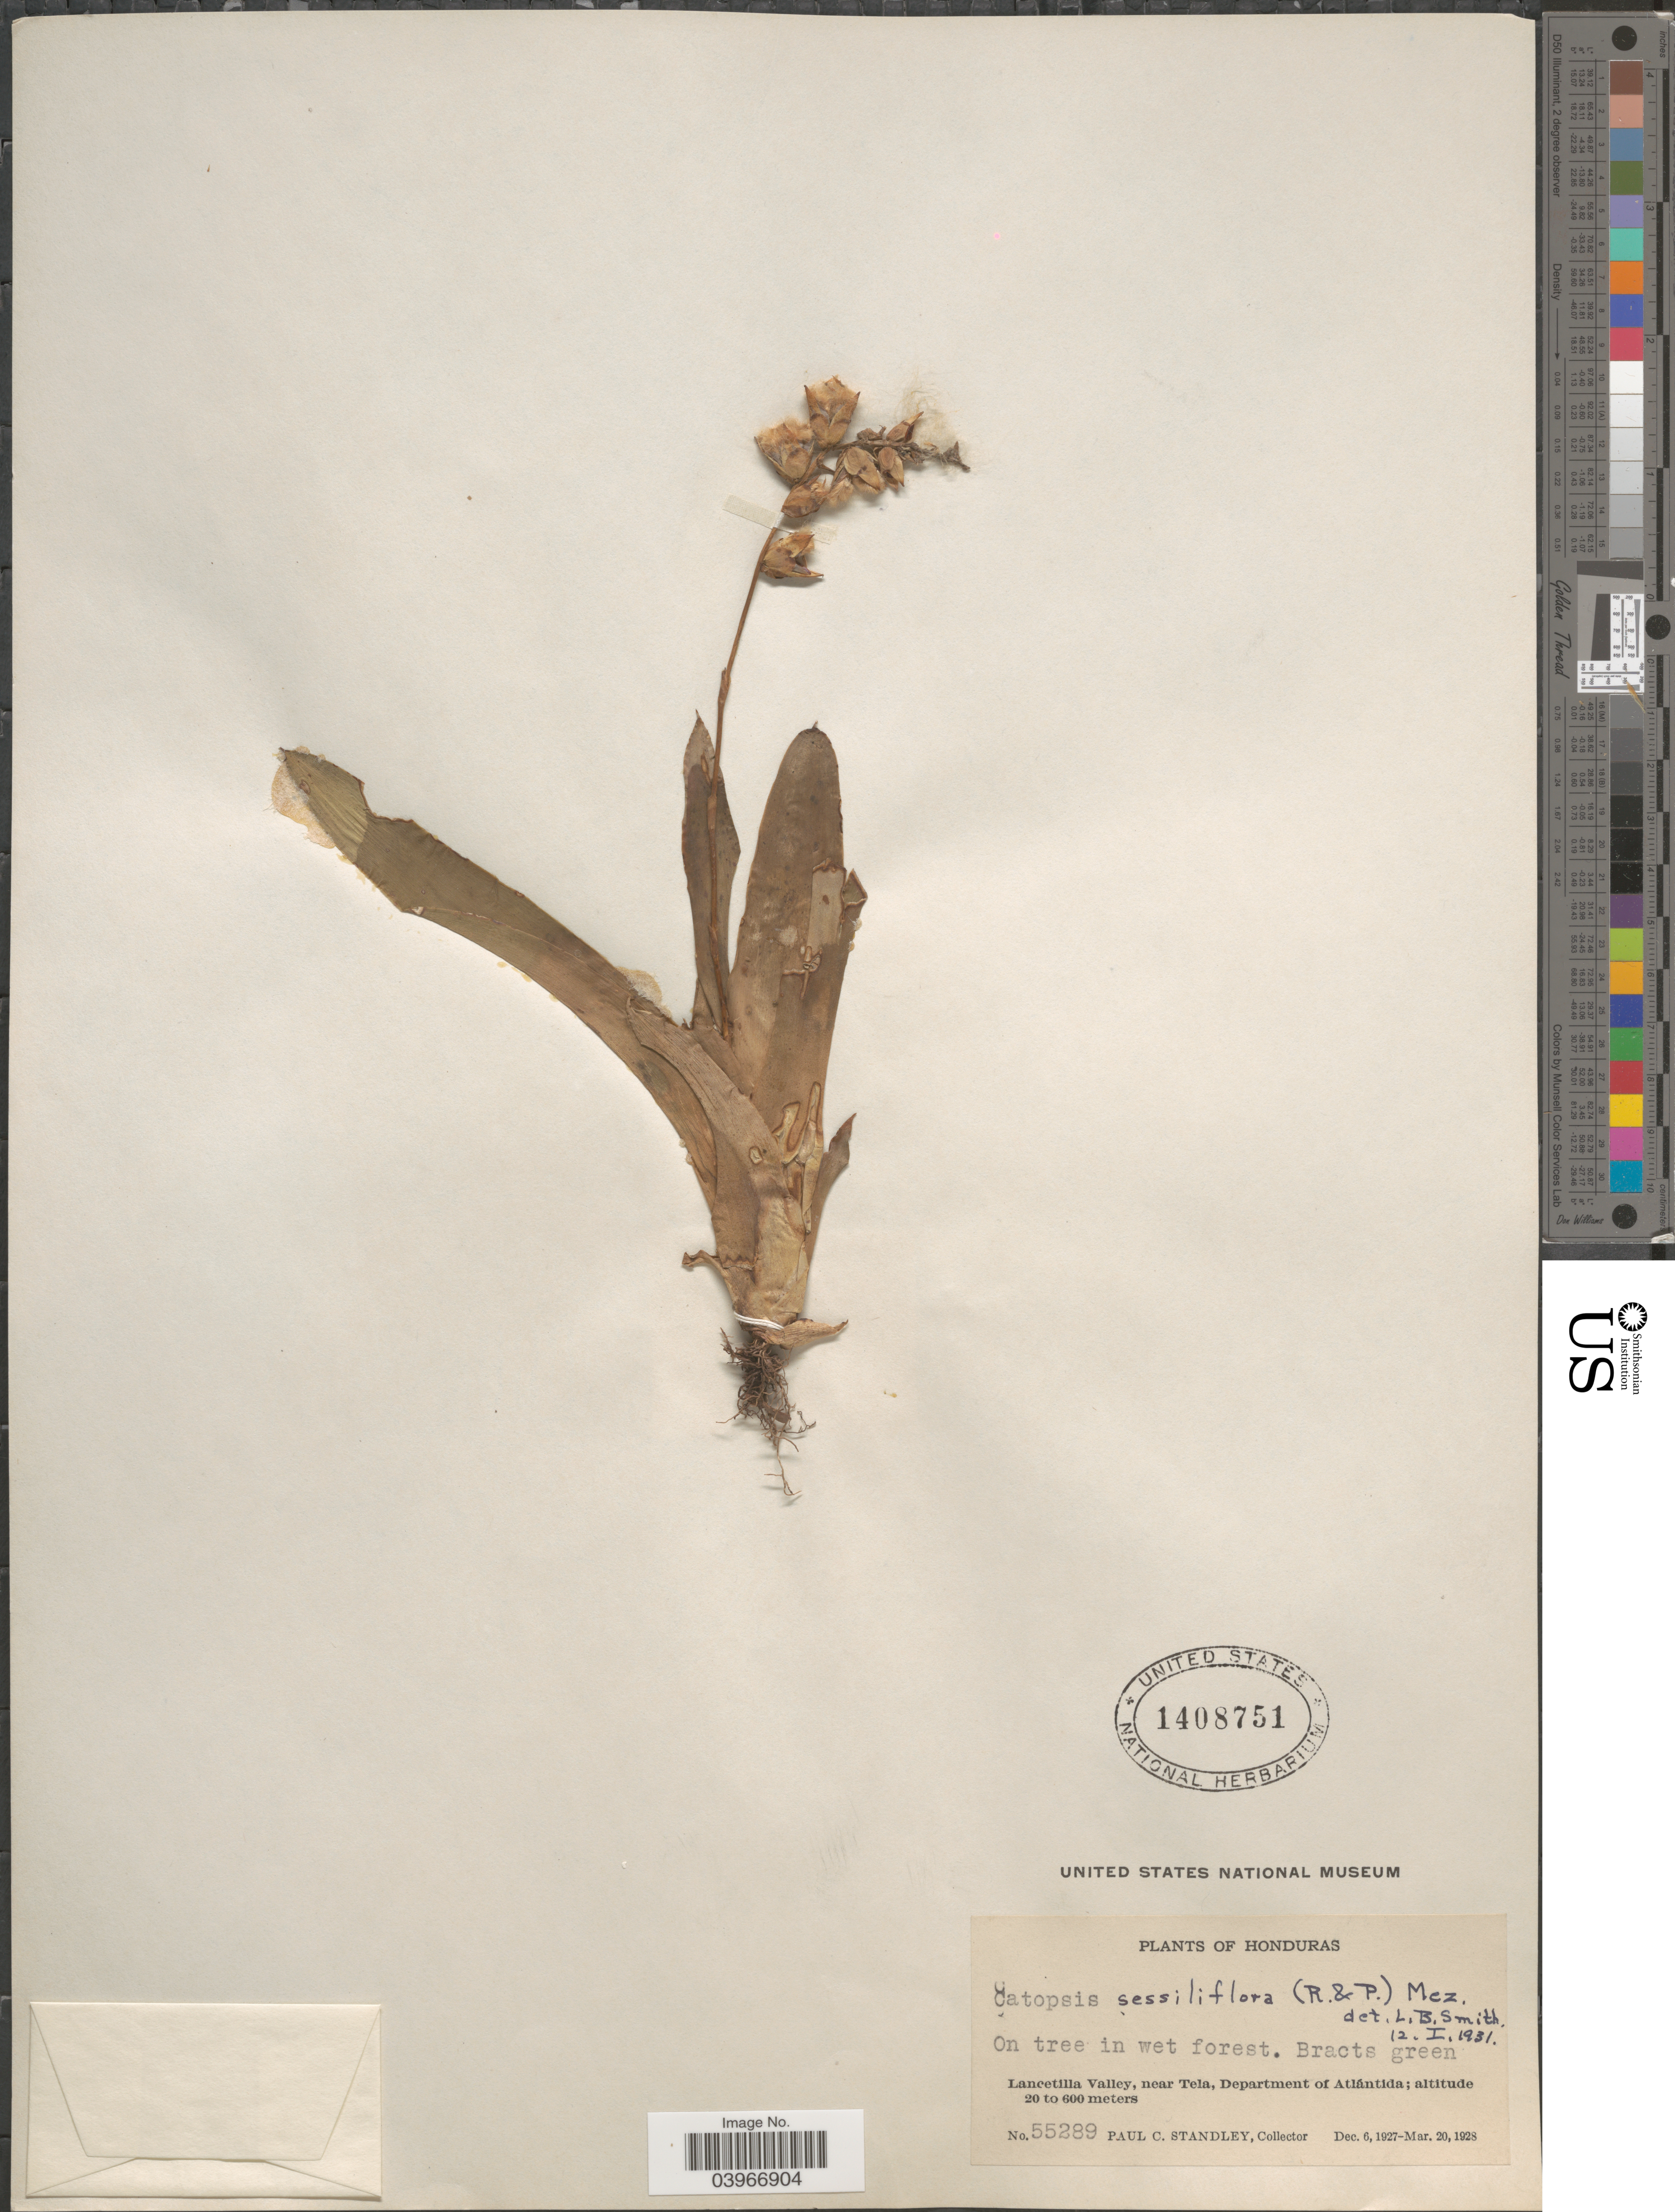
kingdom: Plantae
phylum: Tracheophyta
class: Liliopsida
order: Poales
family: Bromeliaceae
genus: Catopsis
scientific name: Catopsis sessiliflora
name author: (Ruiz & Pav.) Mez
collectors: P. C. Standley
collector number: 55289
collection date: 1927-12-06/1928-03-20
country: Honduras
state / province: Atlantida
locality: Lancetilla Valley, near Tela, Department of Atlántida.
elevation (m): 20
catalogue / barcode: US 1408751